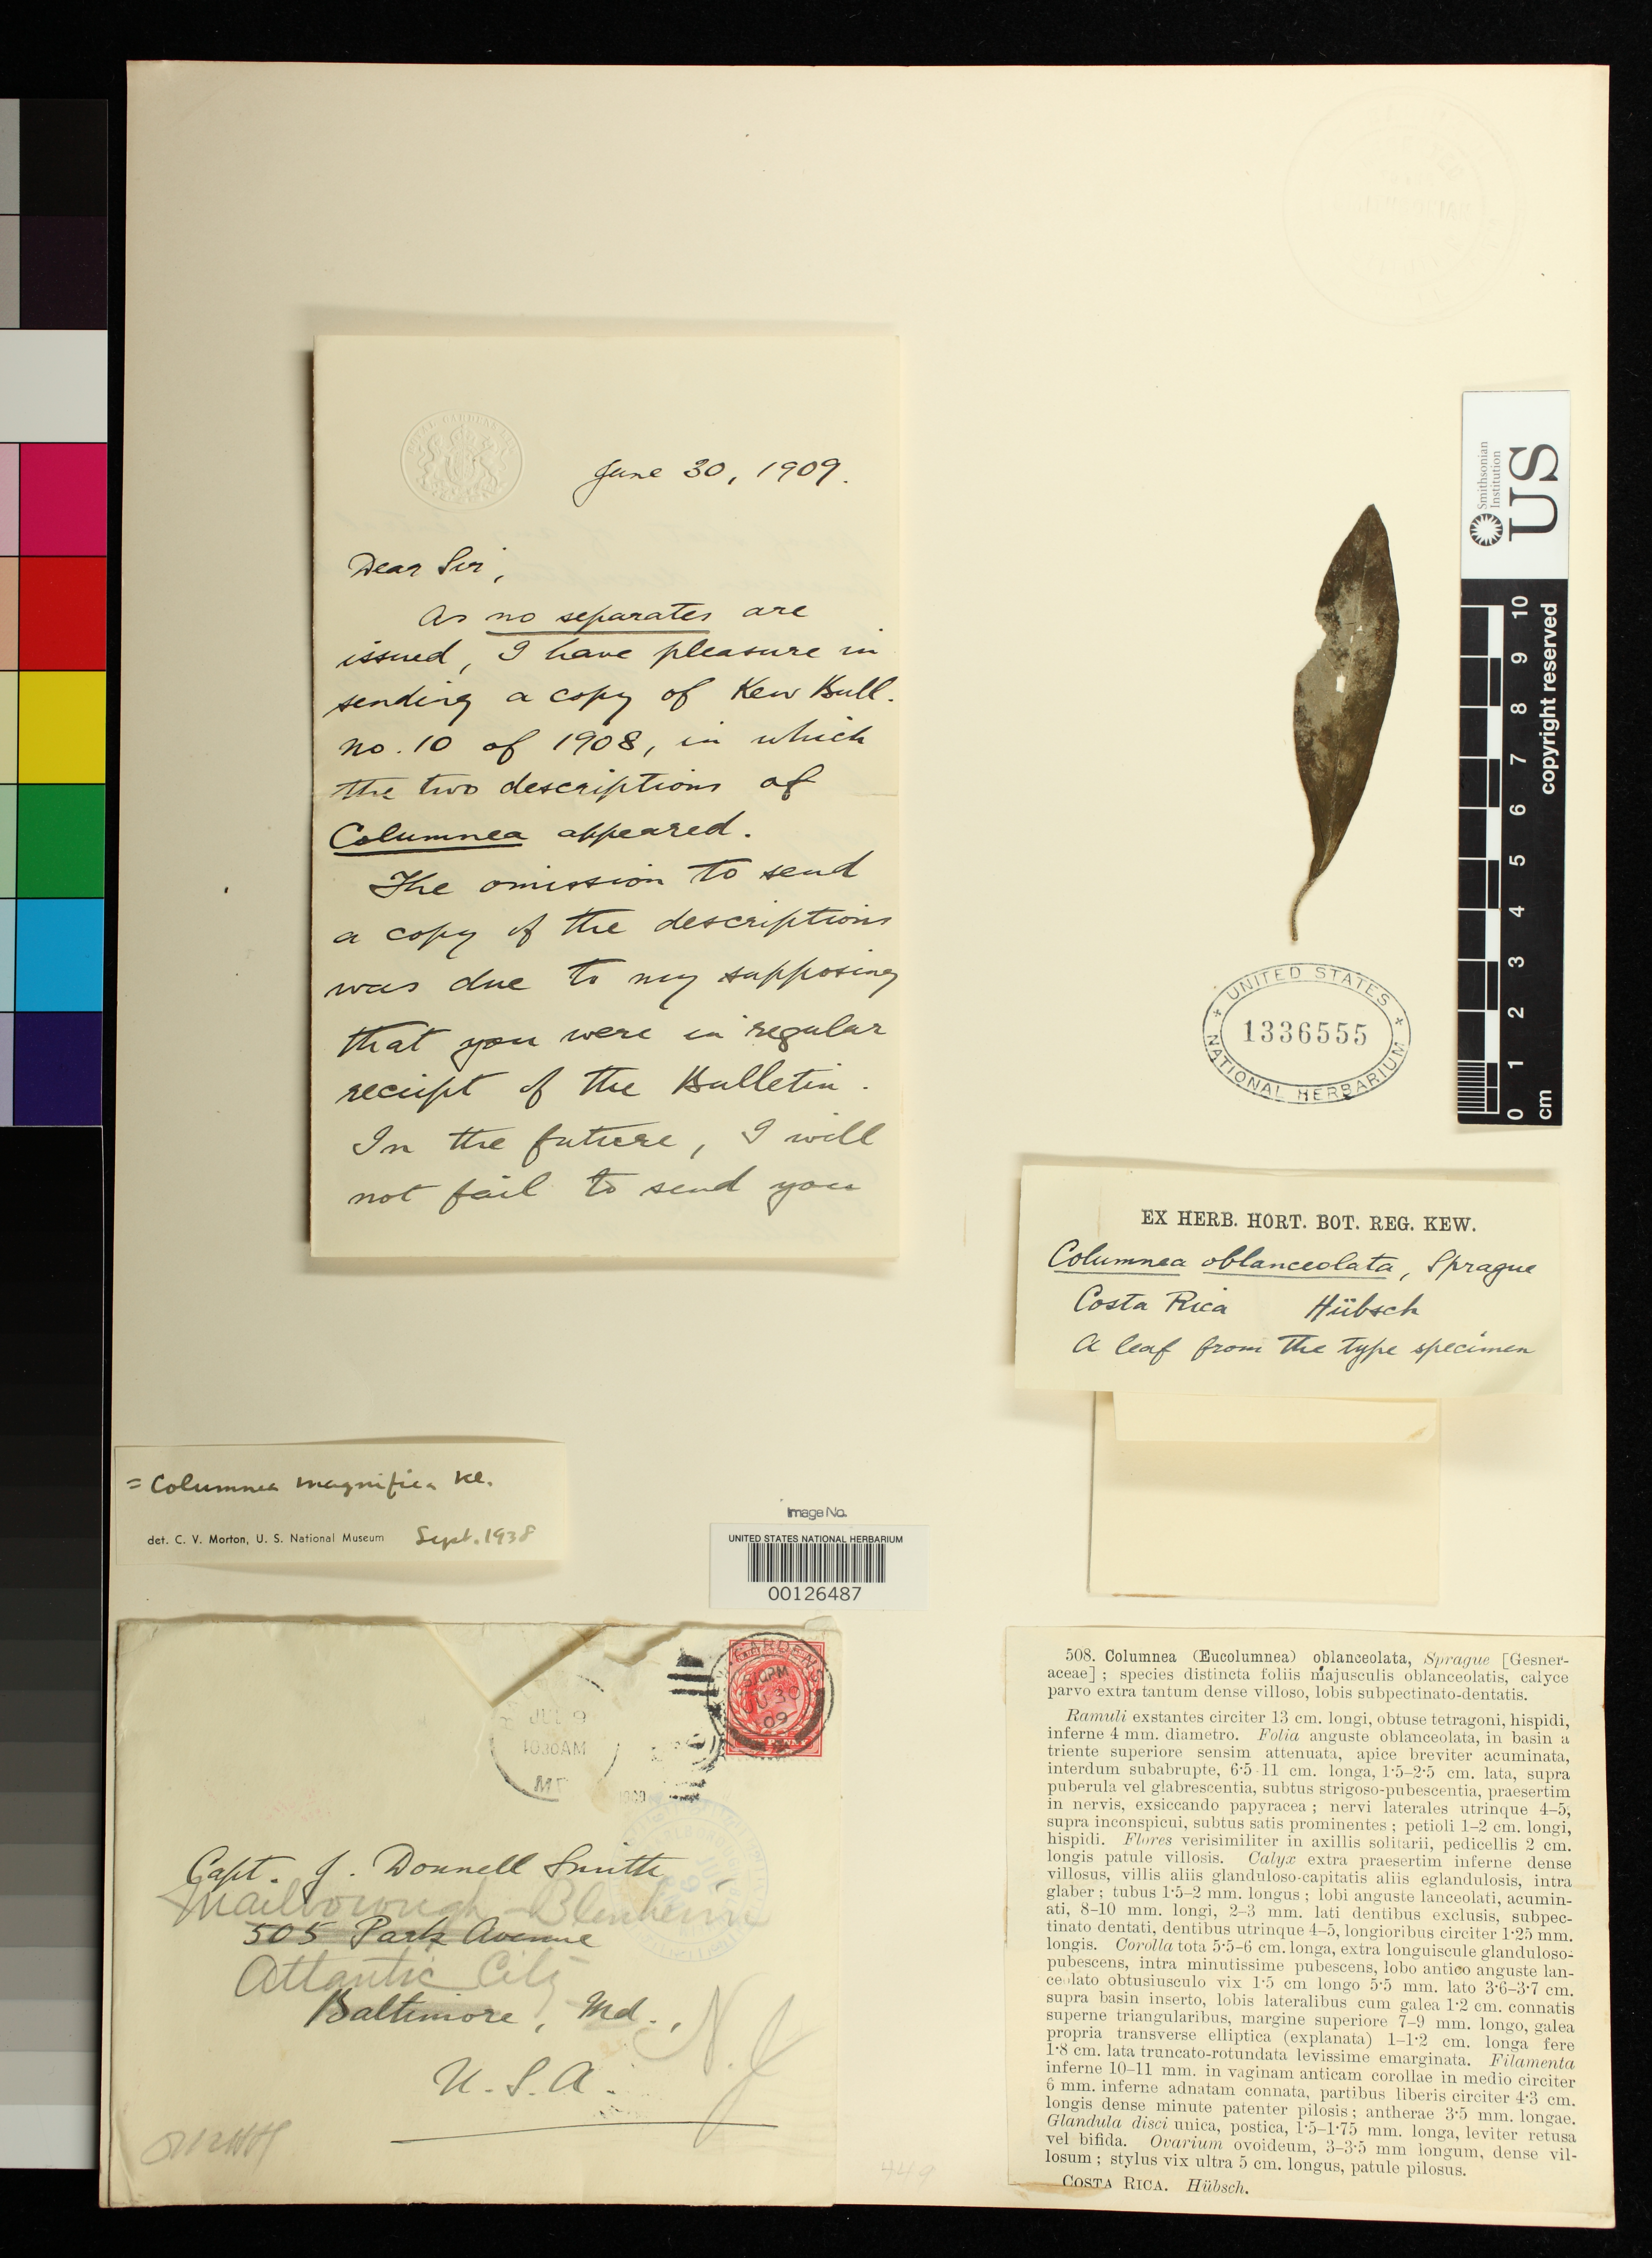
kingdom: Plantae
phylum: Tracheophyta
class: Magnoliopsida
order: Lamiales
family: Gesneriaceae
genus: Columnea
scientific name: Columnea oblanceolata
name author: Sprague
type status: Possible Type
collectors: -. Hübsch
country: Costa Rica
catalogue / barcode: US 1336555